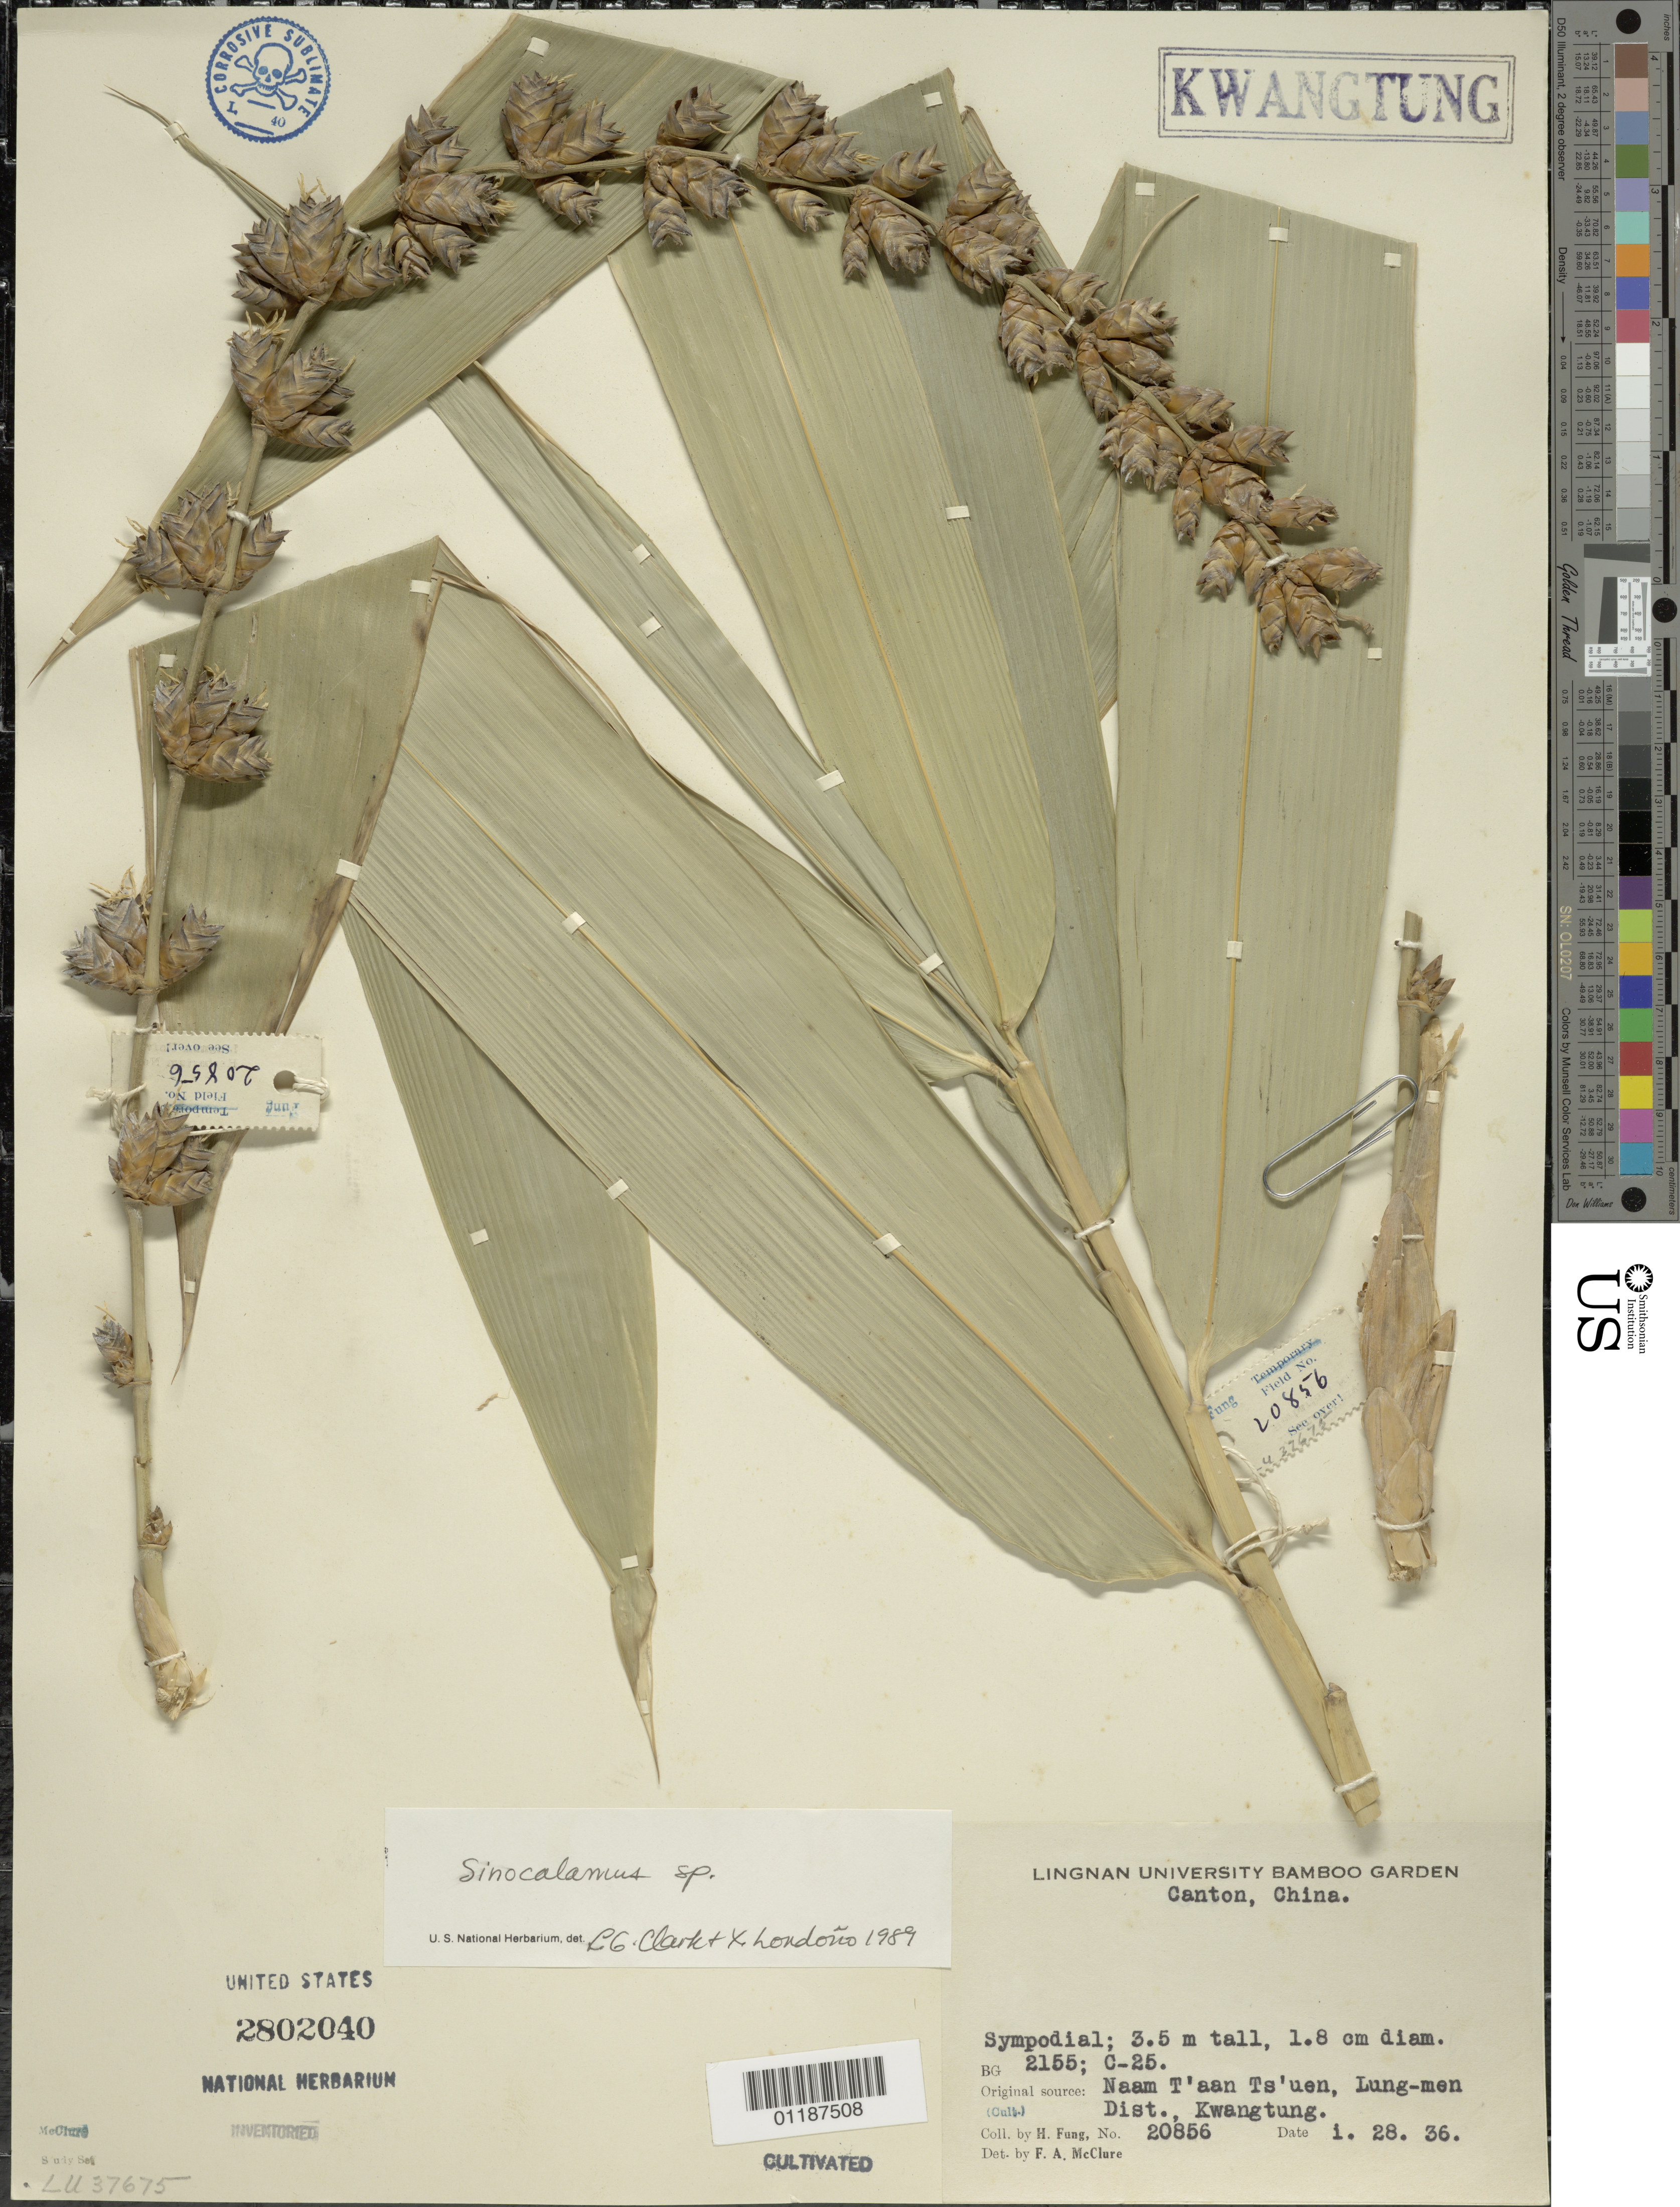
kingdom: Plantae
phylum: Tracheophyta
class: Liliopsida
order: Poales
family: Poaceae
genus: Sinocalamus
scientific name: Sinocalamus sp.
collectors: H. L. Fung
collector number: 20856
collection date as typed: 28 Jan 1936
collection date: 1936-01-28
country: China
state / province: Guangdong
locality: Namm T'aan Ts'uen, Lung-men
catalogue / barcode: US 2802040